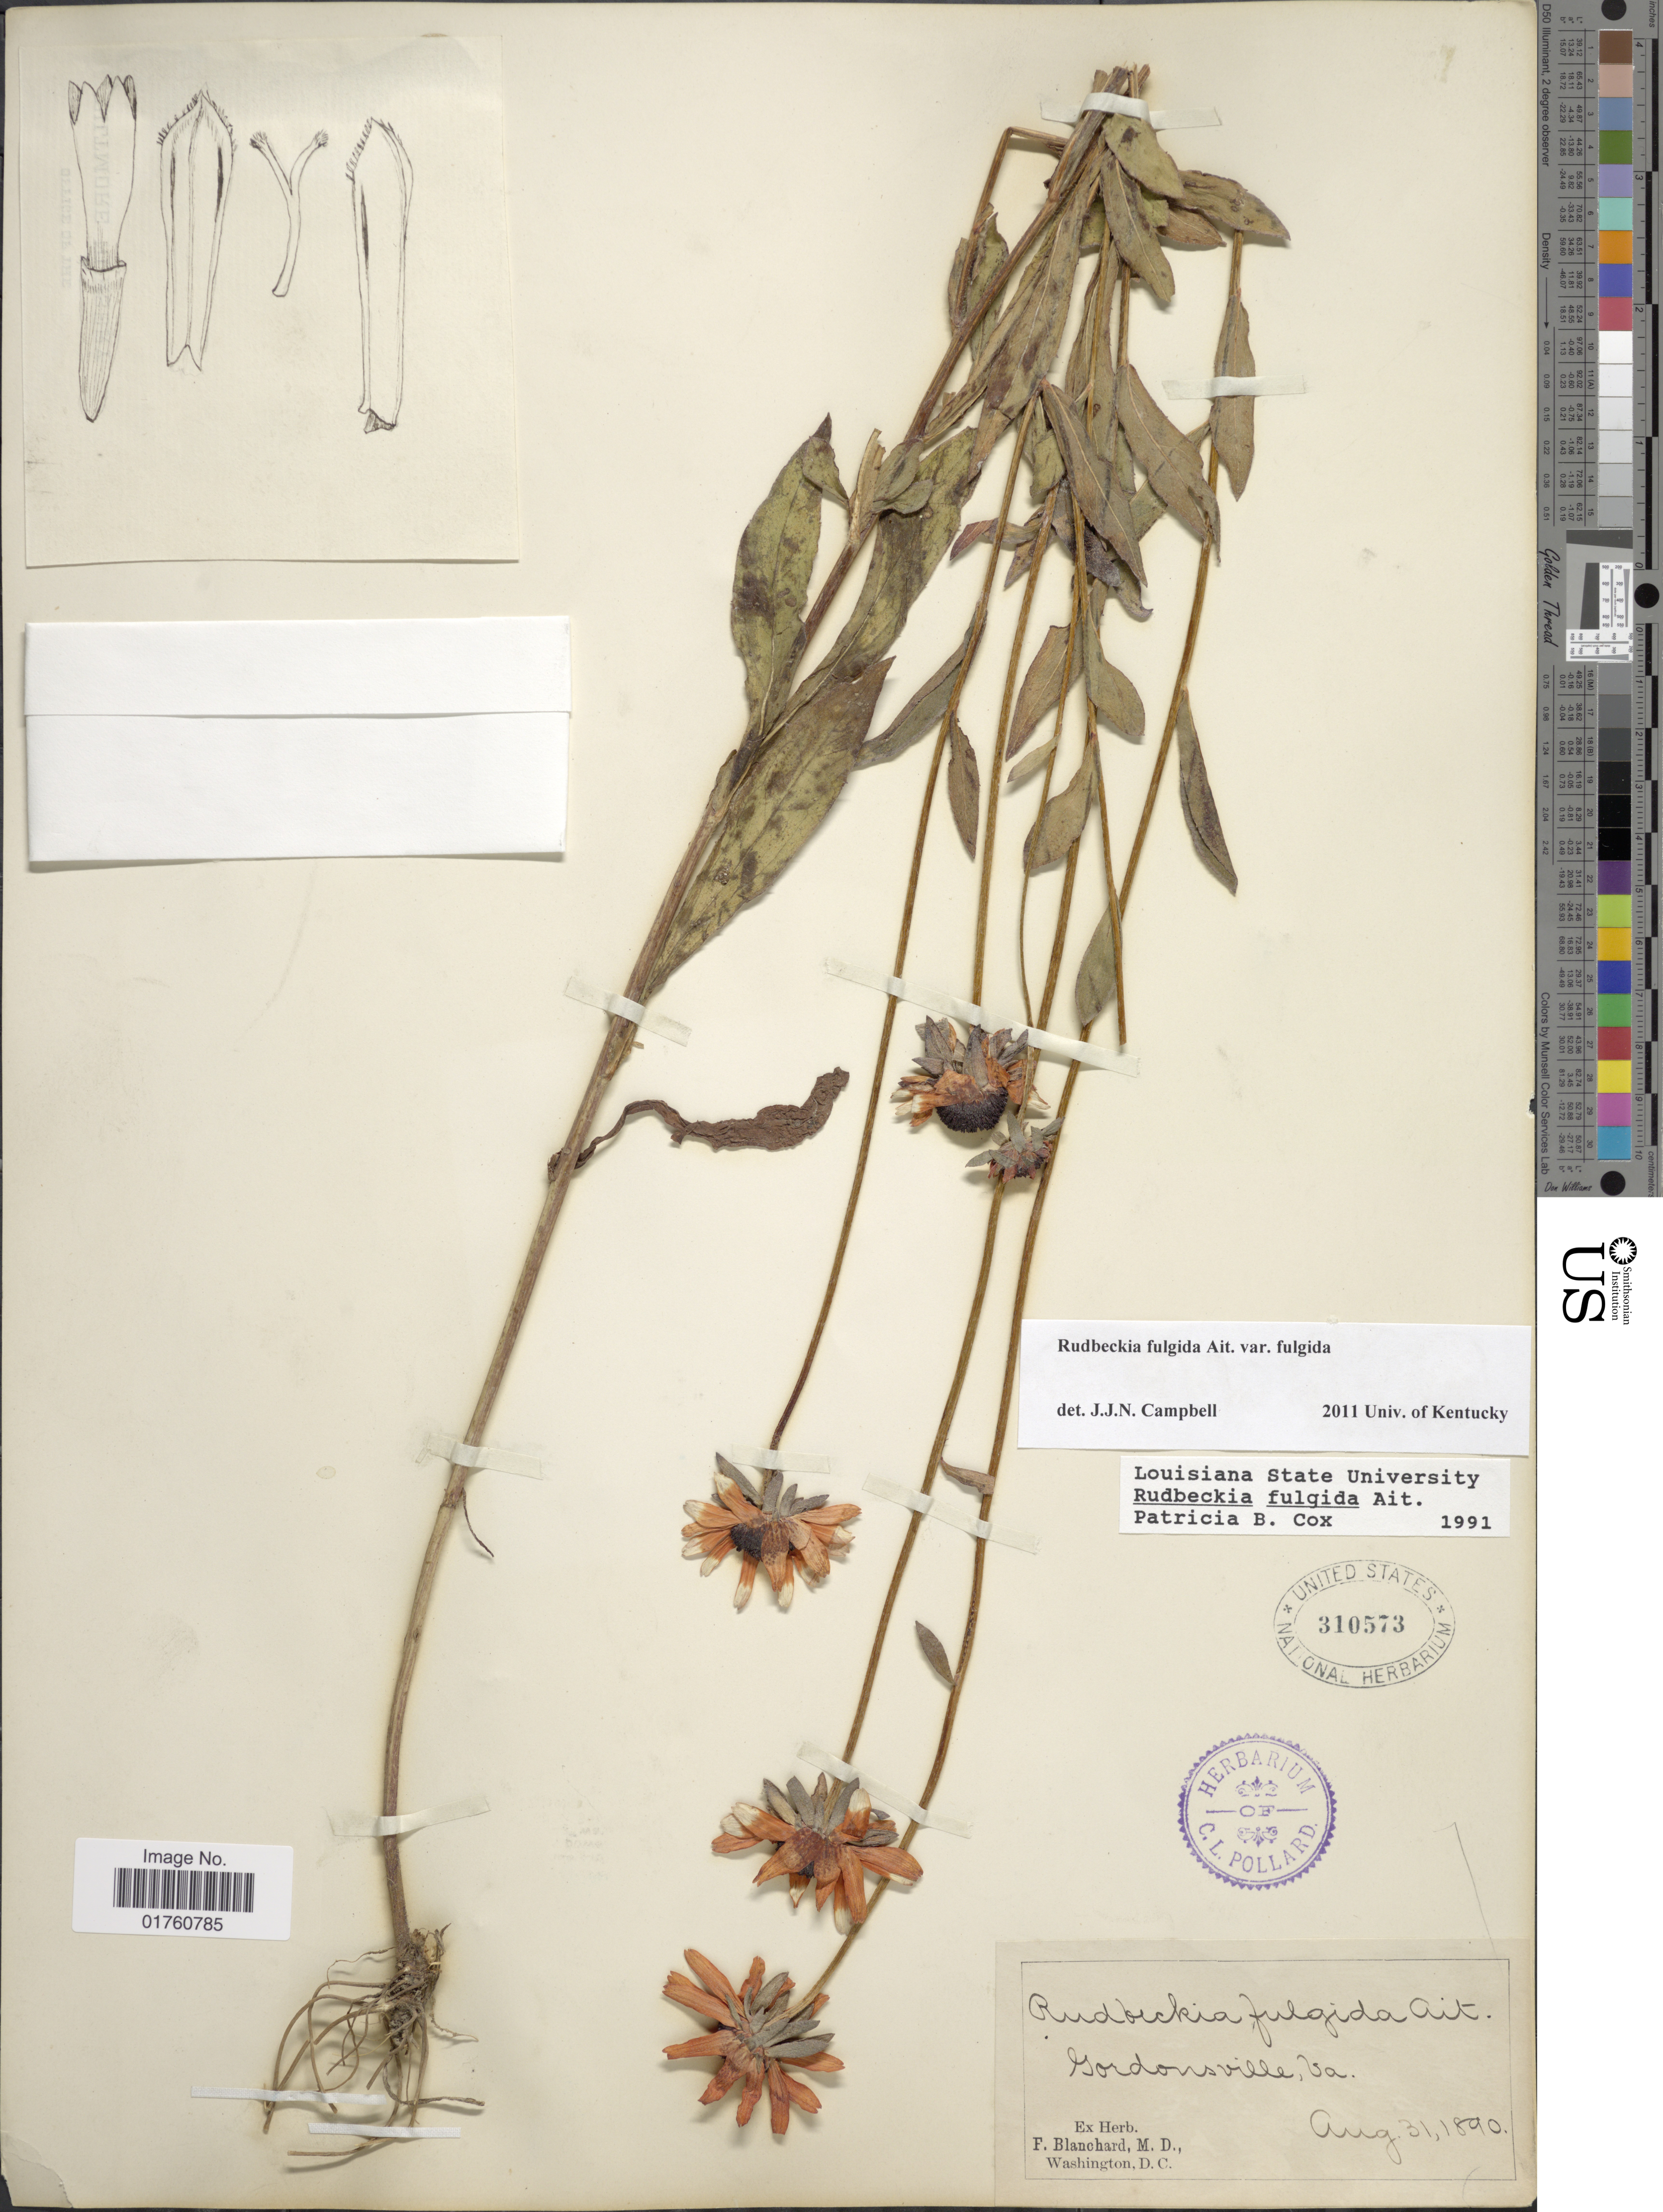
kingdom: Plantae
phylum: Tracheophyta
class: Magnoliopsida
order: Asterales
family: Asteraceae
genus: Rudbeckia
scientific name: Rudbeckia fulgida var. fulgida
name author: Aiton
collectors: F. Blanchard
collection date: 1890-08-31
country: United States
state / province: Virginia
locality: Gordonsville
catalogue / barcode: US 310573